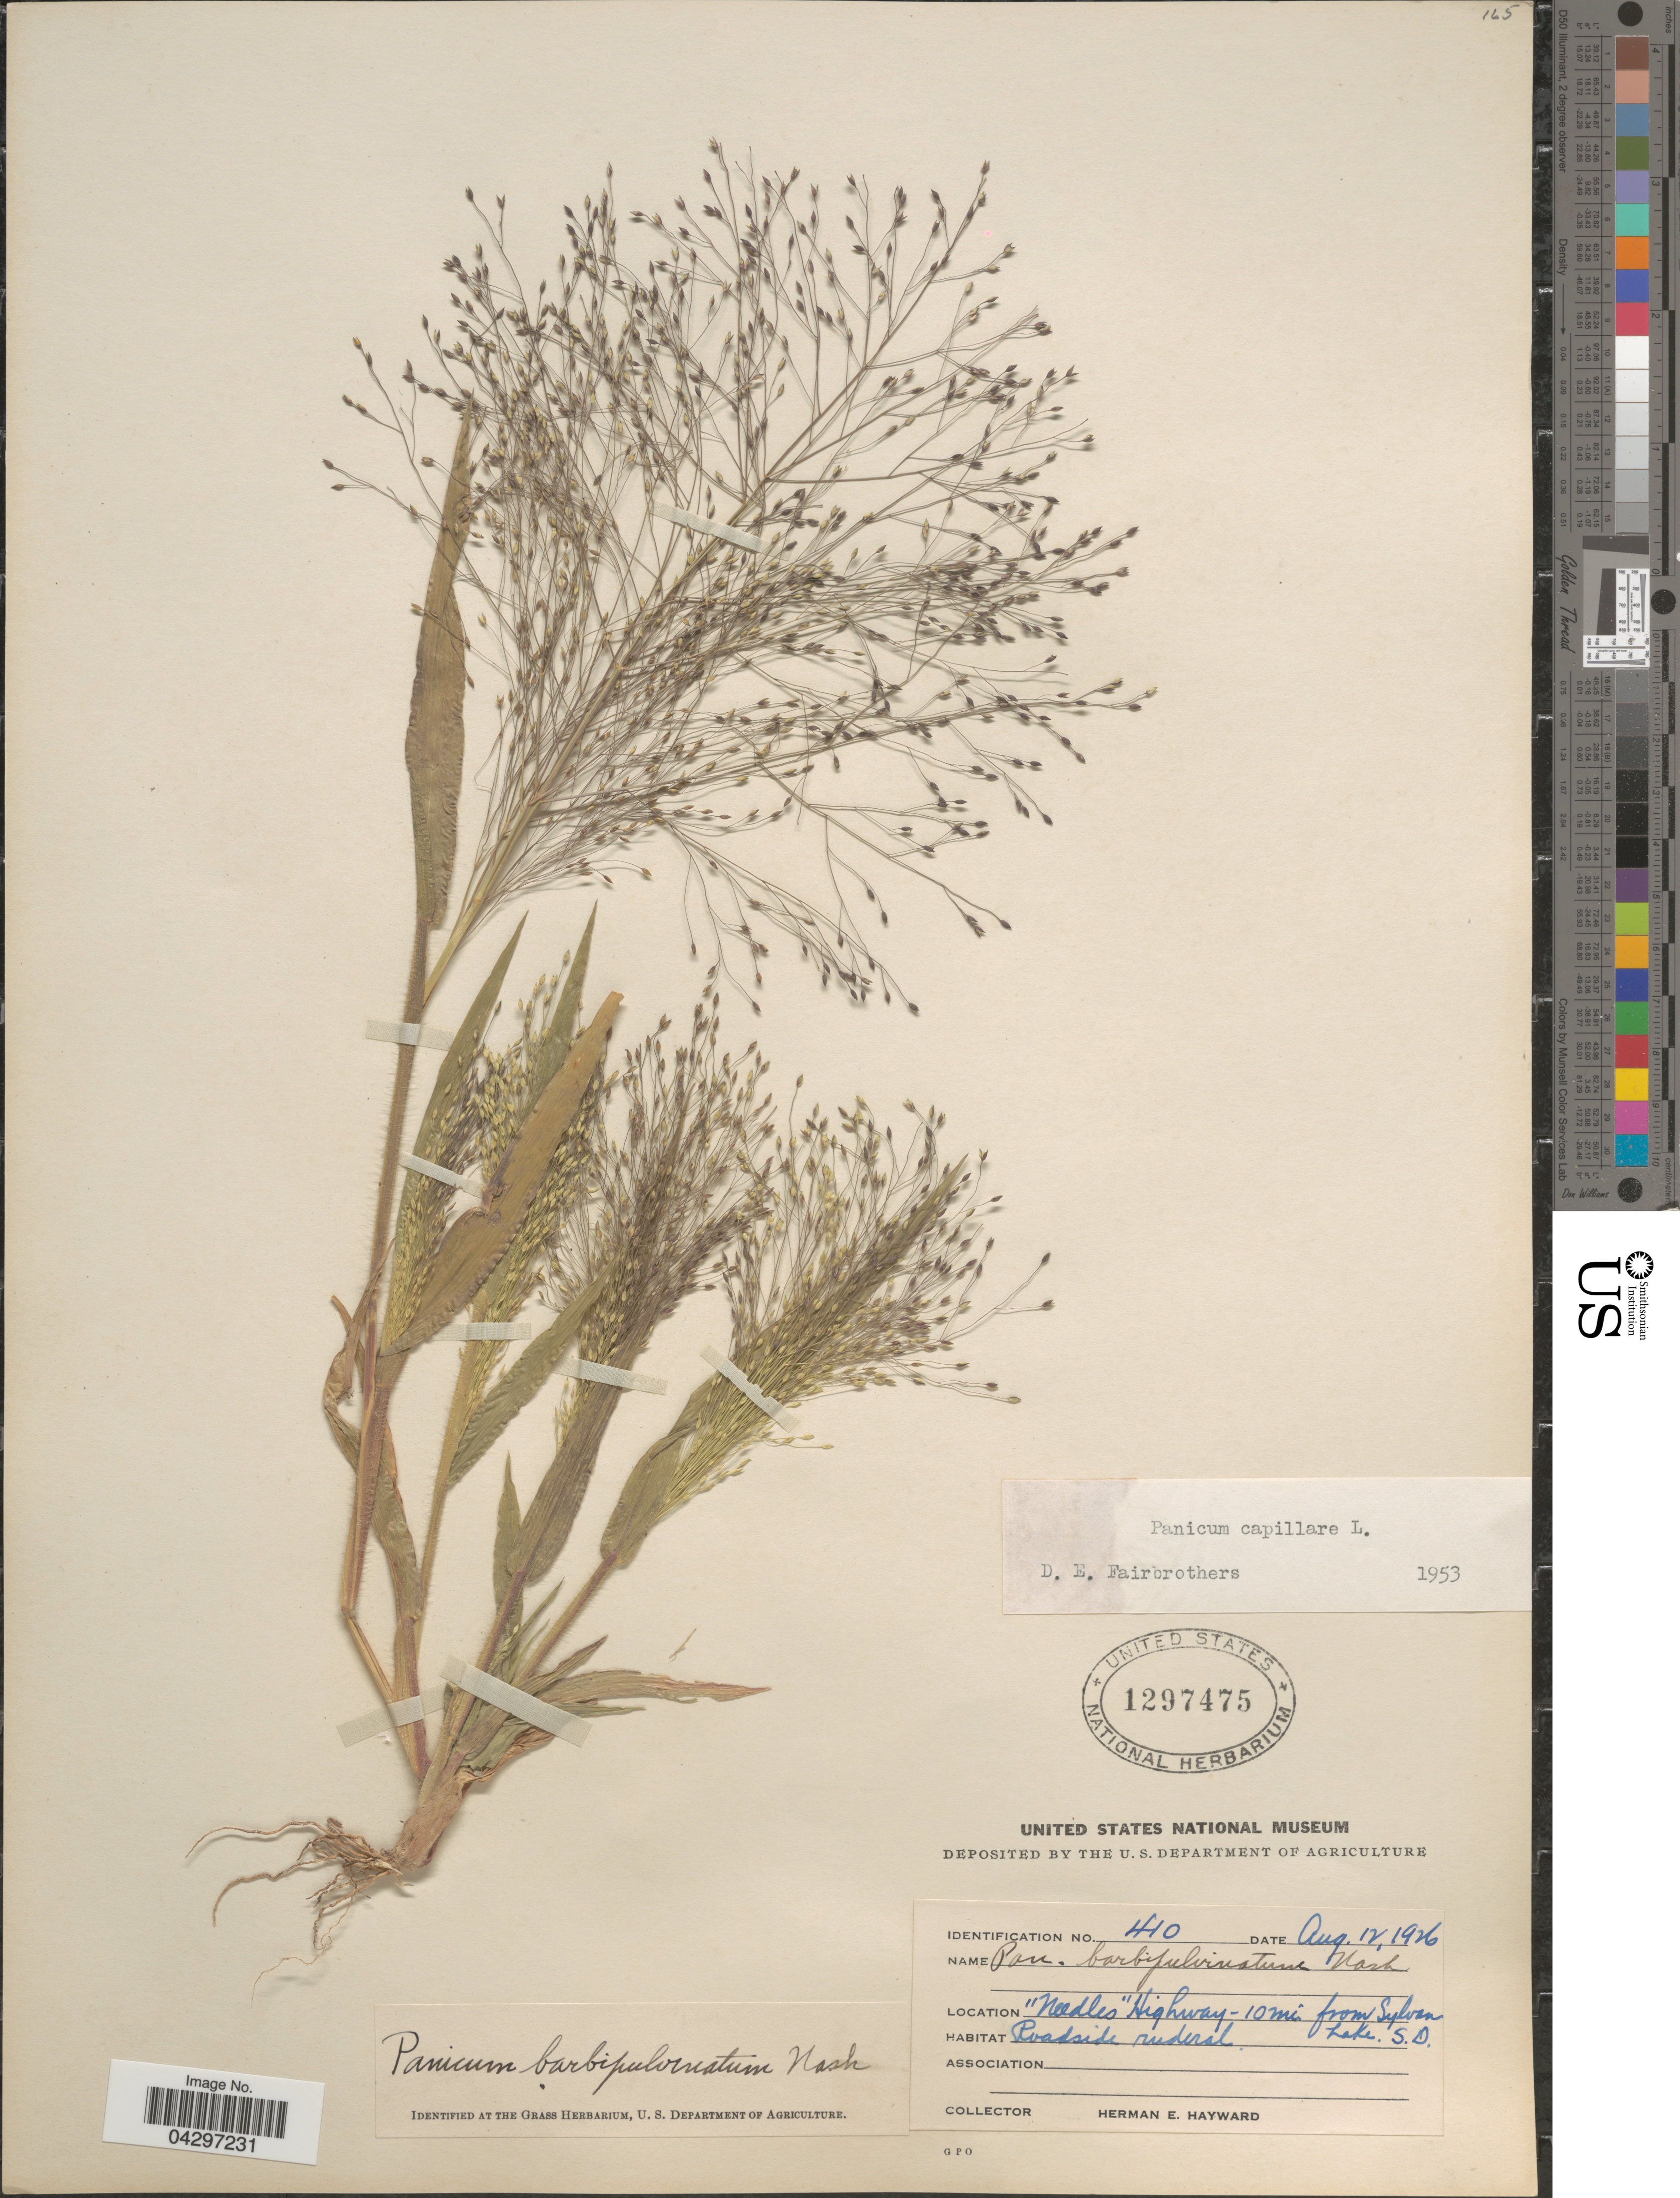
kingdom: Plantae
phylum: Tracheophyta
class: Liliopsida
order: Poales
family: Poaceae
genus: Panicum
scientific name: Panicum capillare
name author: L.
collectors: H. Hayward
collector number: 410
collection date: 1926-08-12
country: United States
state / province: South Dakota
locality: Needles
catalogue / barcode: US 1297475